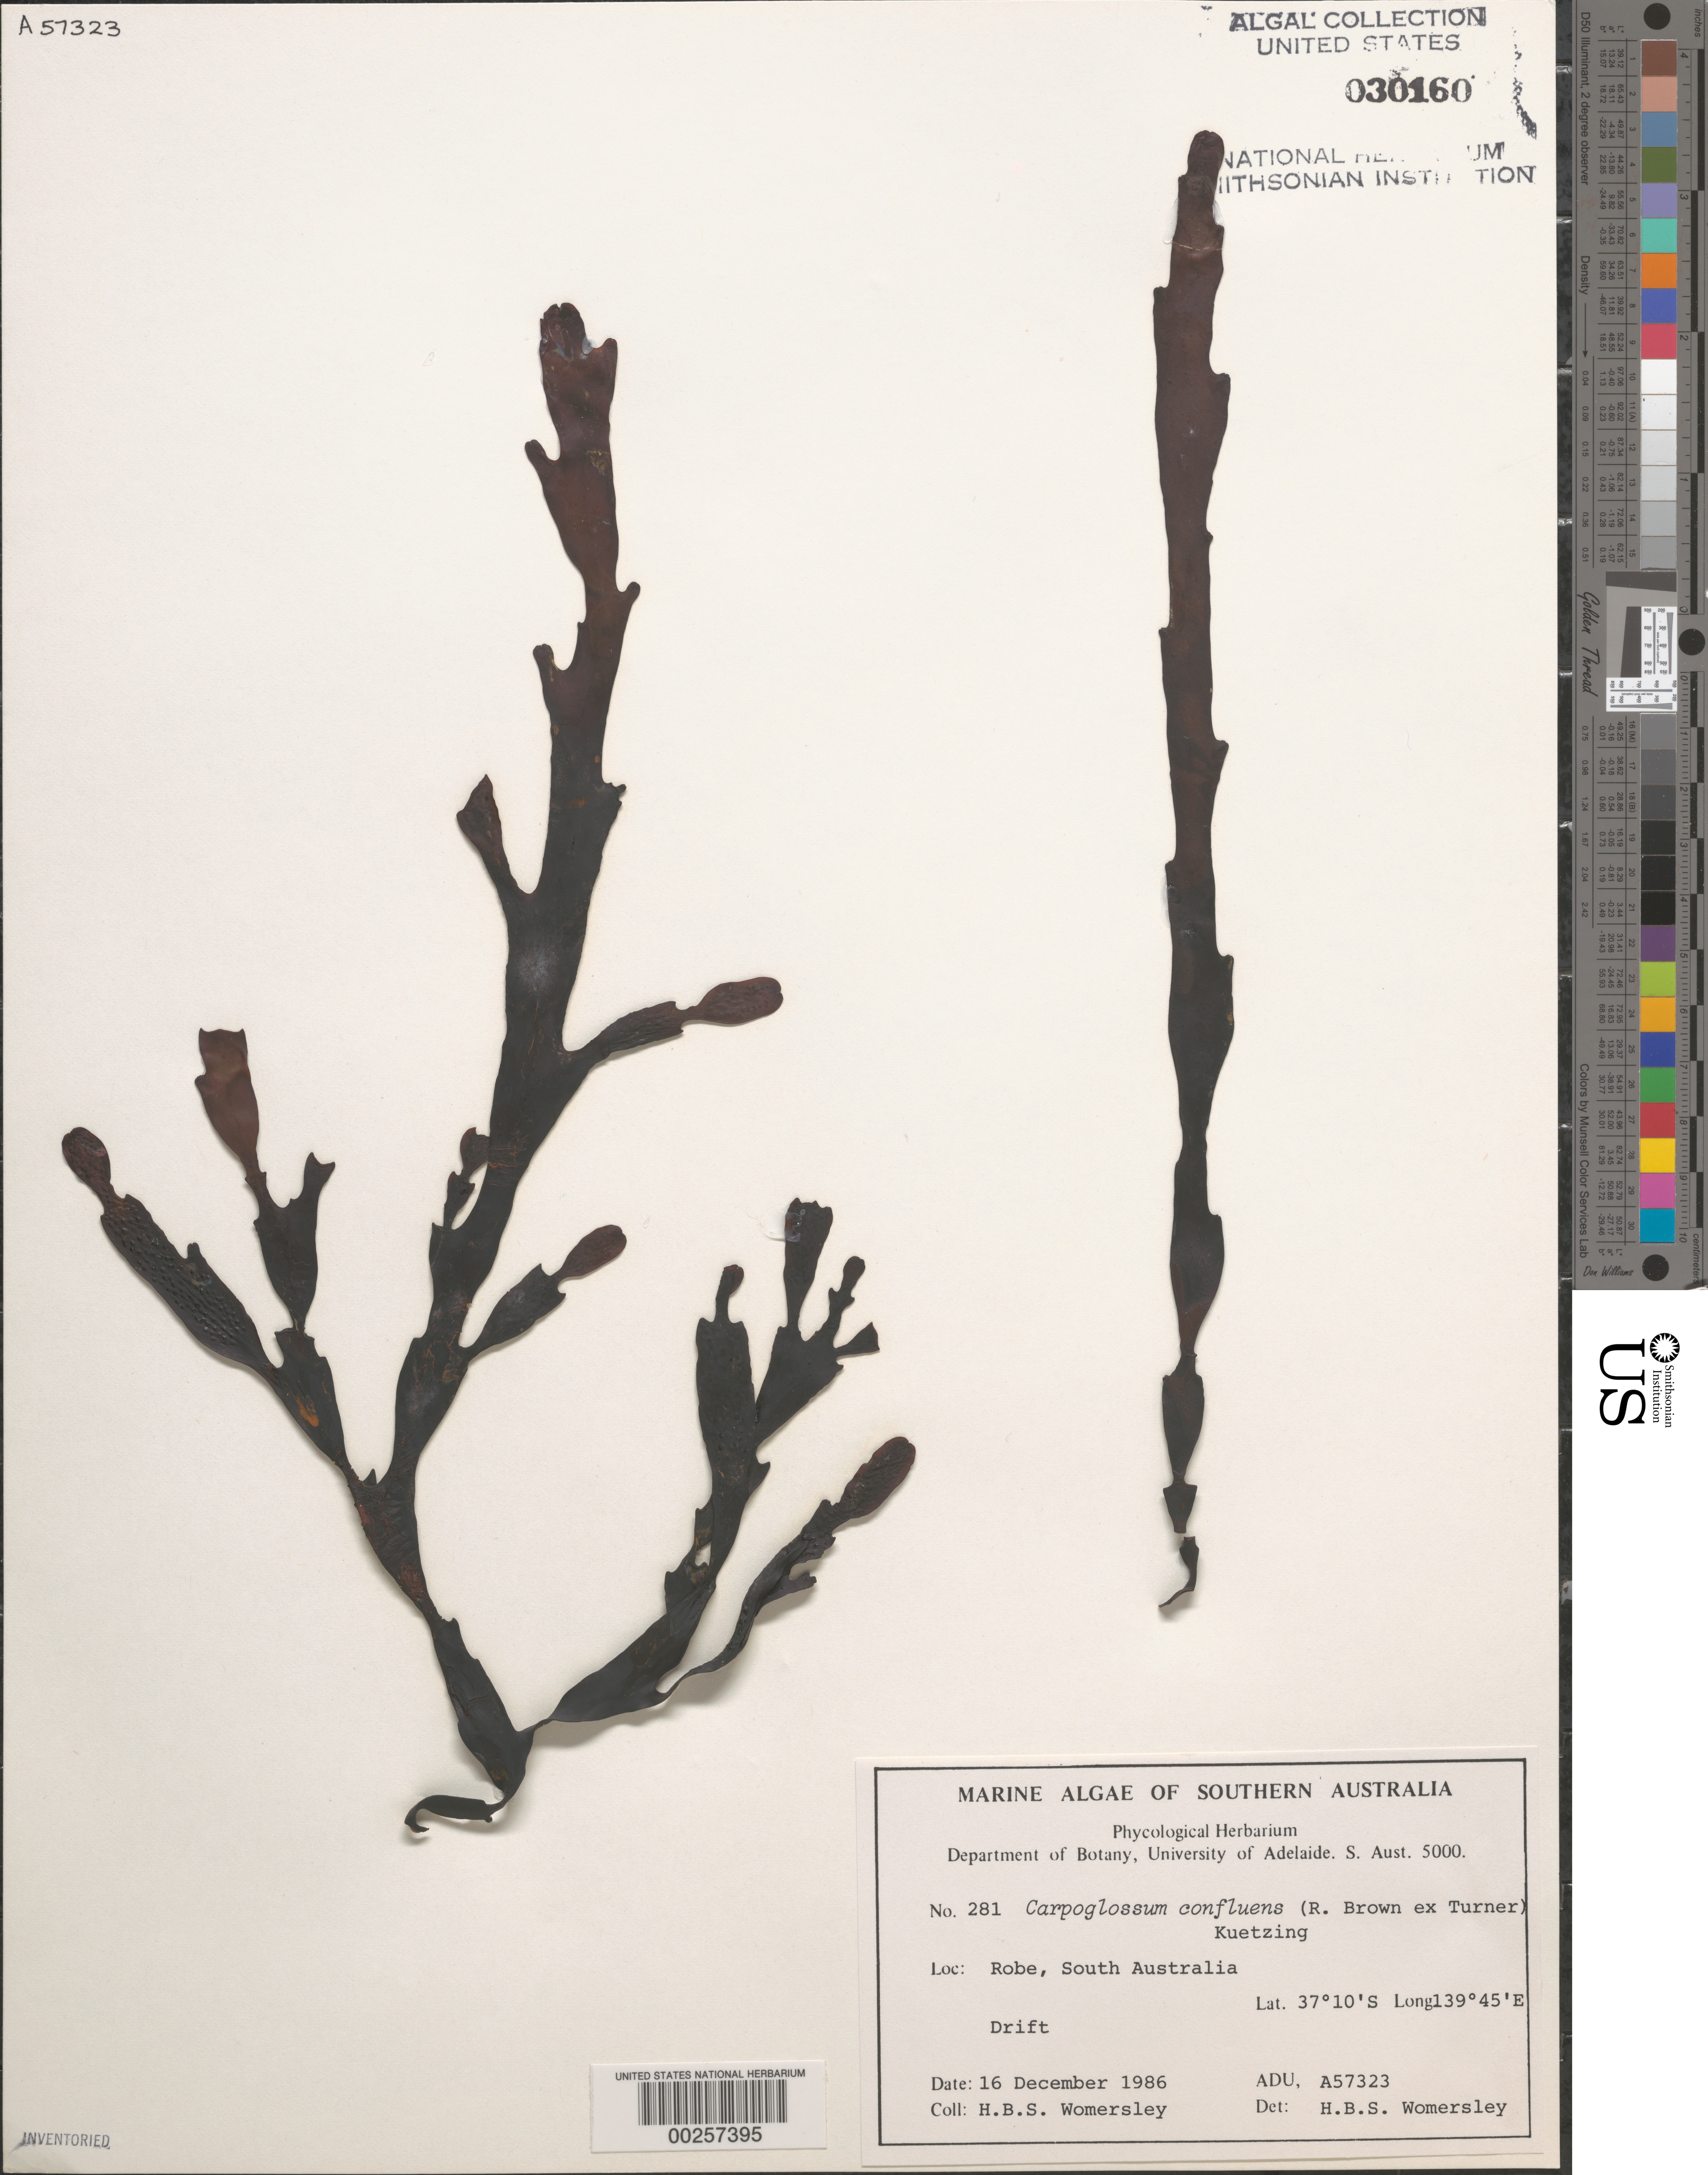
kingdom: Chromista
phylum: Ochrophyta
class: Phaeophyceae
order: Fucales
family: Sargassaceae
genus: Carpoglossum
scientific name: Carpoglossum confluens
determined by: Womersley, H. B. S.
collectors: H. B. S. Womersley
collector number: ADU A57323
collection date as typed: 16 Dec 1986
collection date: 1986-12-16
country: Australia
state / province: South Australia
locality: Robe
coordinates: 37 10' S, 139 45' E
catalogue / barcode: US 30160